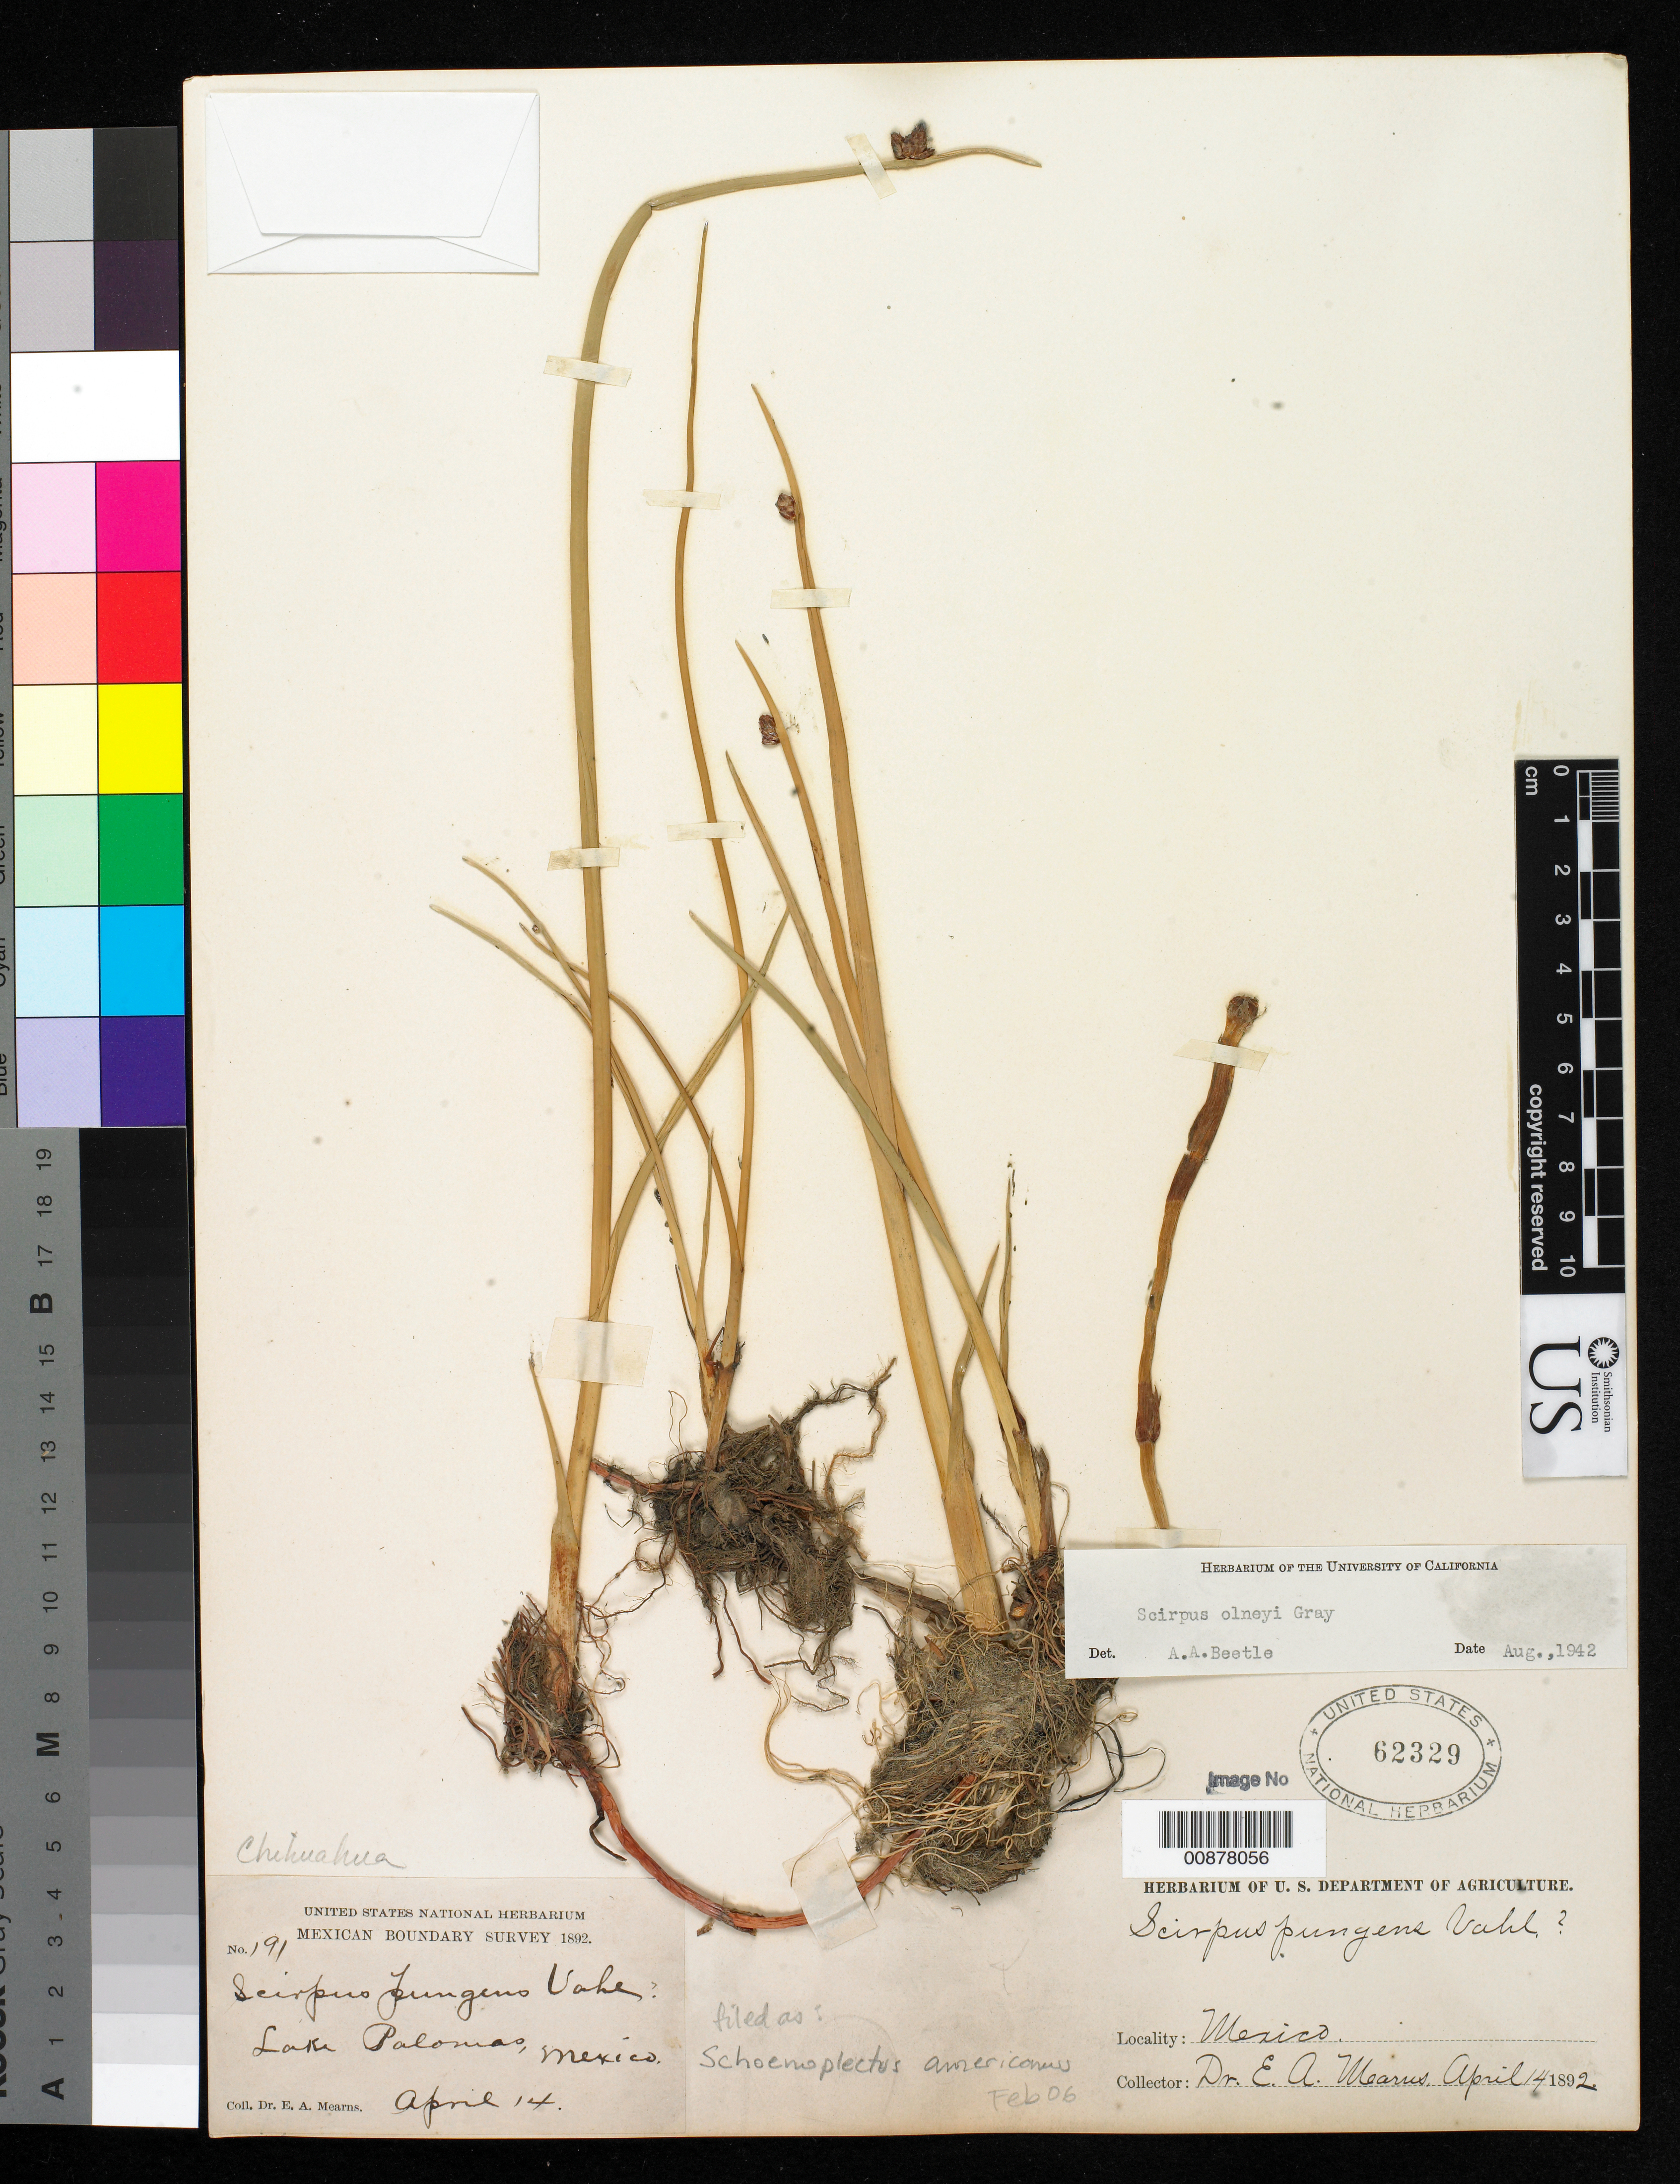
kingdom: Plantae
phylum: Tracheophyta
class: Liliopsida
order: Poales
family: Cyperaceae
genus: Schoenoplectus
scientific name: Schoenoplectus americanus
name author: (Pers.) Volkart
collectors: E. A. Mearns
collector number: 191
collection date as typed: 14 Apr 1892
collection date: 1892-04-14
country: Mexico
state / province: Chihuahua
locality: North- western Chihuahua.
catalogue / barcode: US 62329